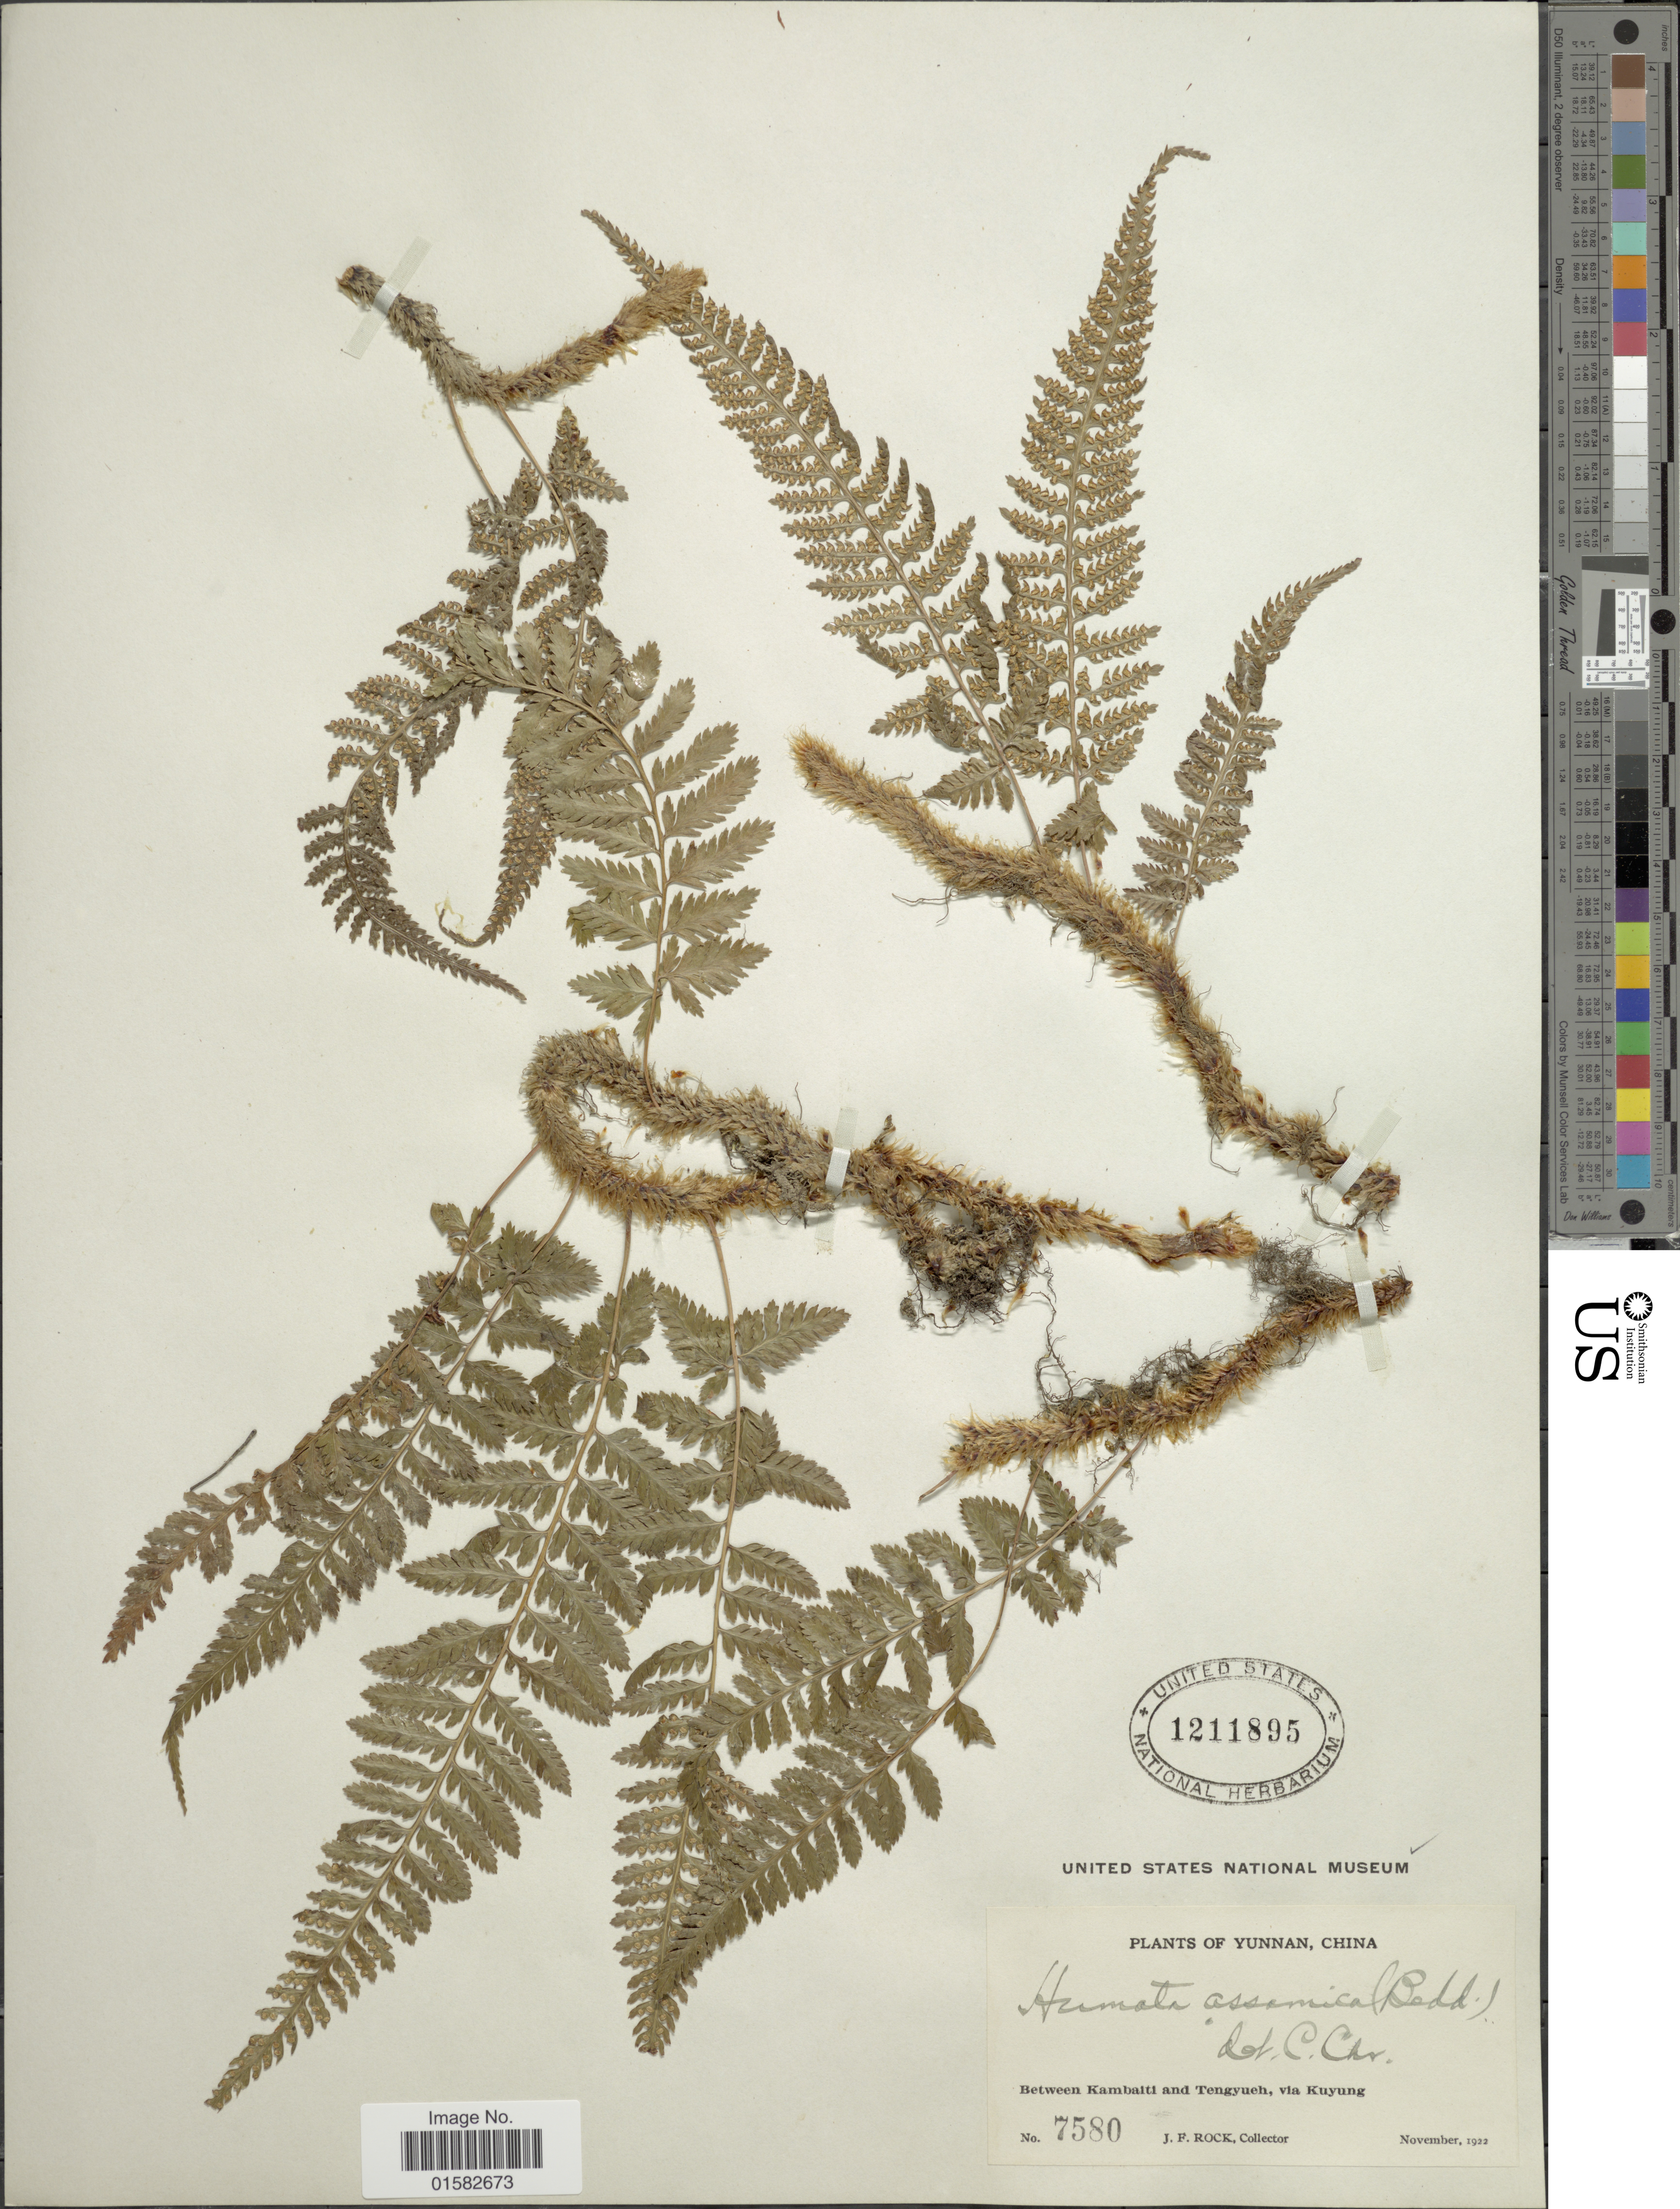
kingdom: Plantae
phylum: Tracheophyta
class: Polypodiopsida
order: Polypodiales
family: Davalliaceae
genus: Davallia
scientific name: Davallia assamica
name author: (Bedd.) Baker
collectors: J. Rock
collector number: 7580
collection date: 1922-11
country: China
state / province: Yunnan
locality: Between Kambaiti and Tengyuehm via Kuyung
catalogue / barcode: US 1211895